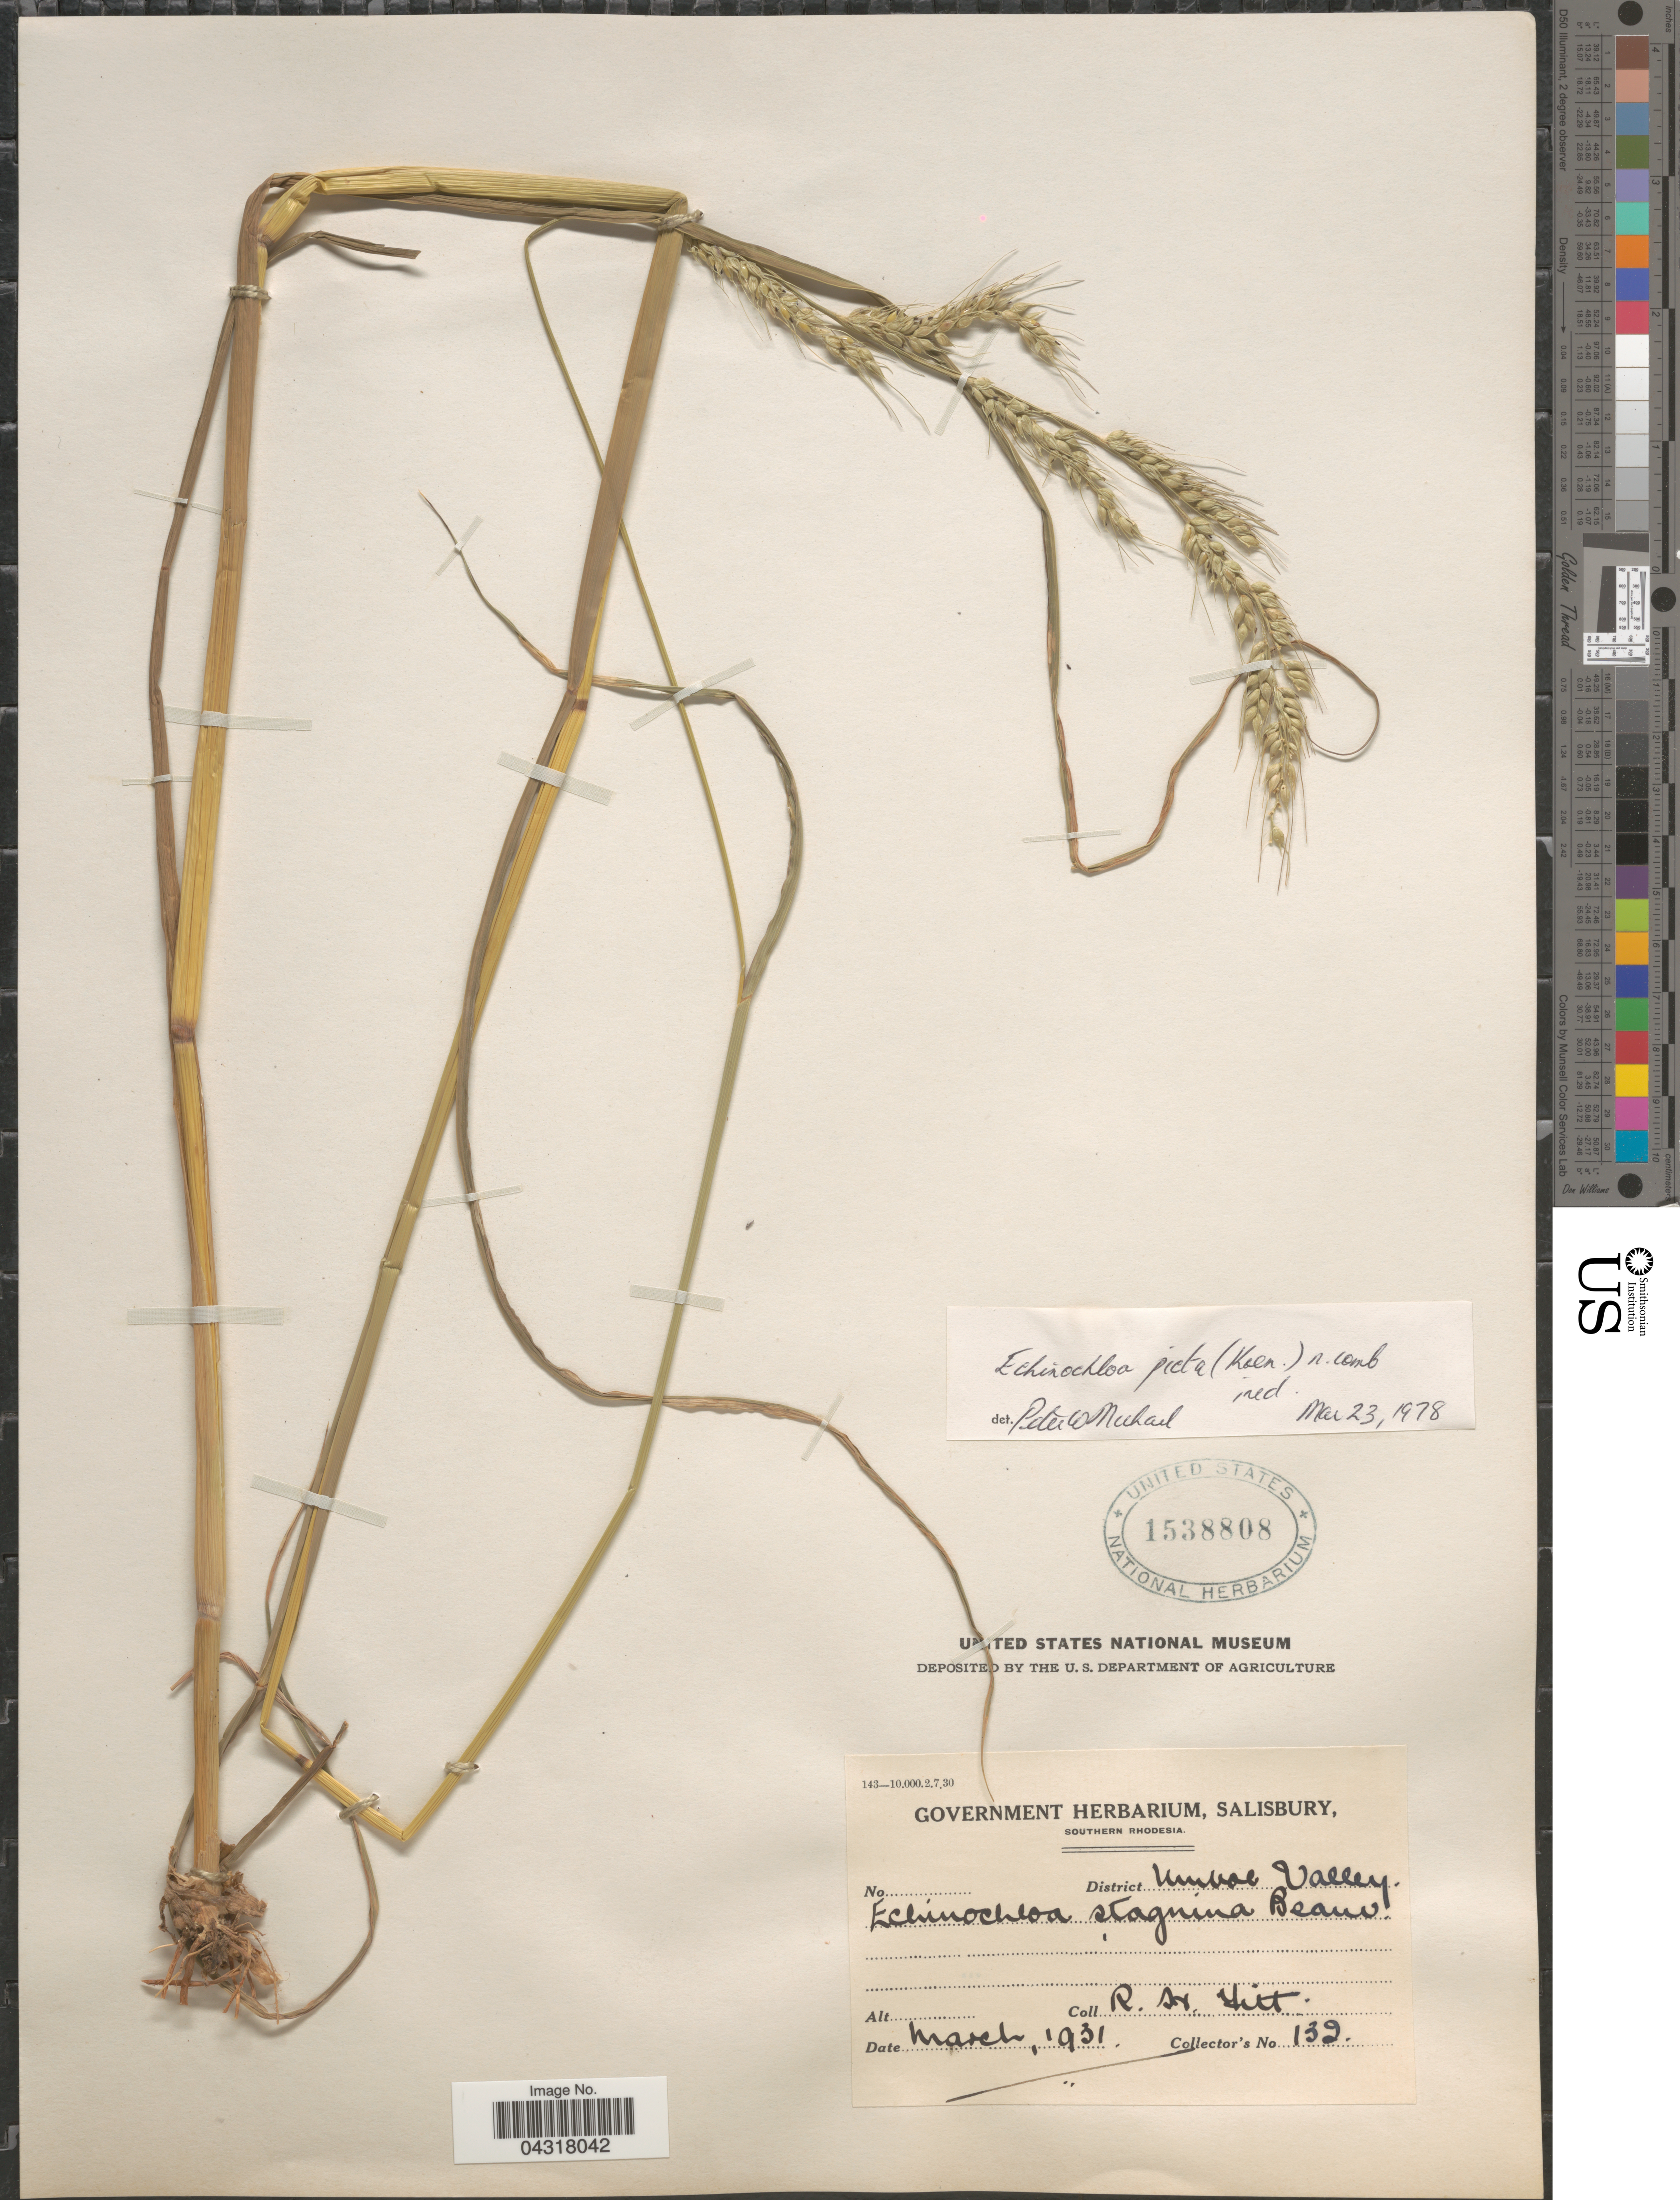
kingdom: Plantae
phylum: Tracheophyta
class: Liliopsida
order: Poales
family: Poaceae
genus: Echinochloa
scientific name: Echinochloa stagnina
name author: (Retz.) P. Beauv.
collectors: R. Fitt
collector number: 132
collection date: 1931-03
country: Zimbabwe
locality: District Umboe Valley.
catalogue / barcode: US 1538808